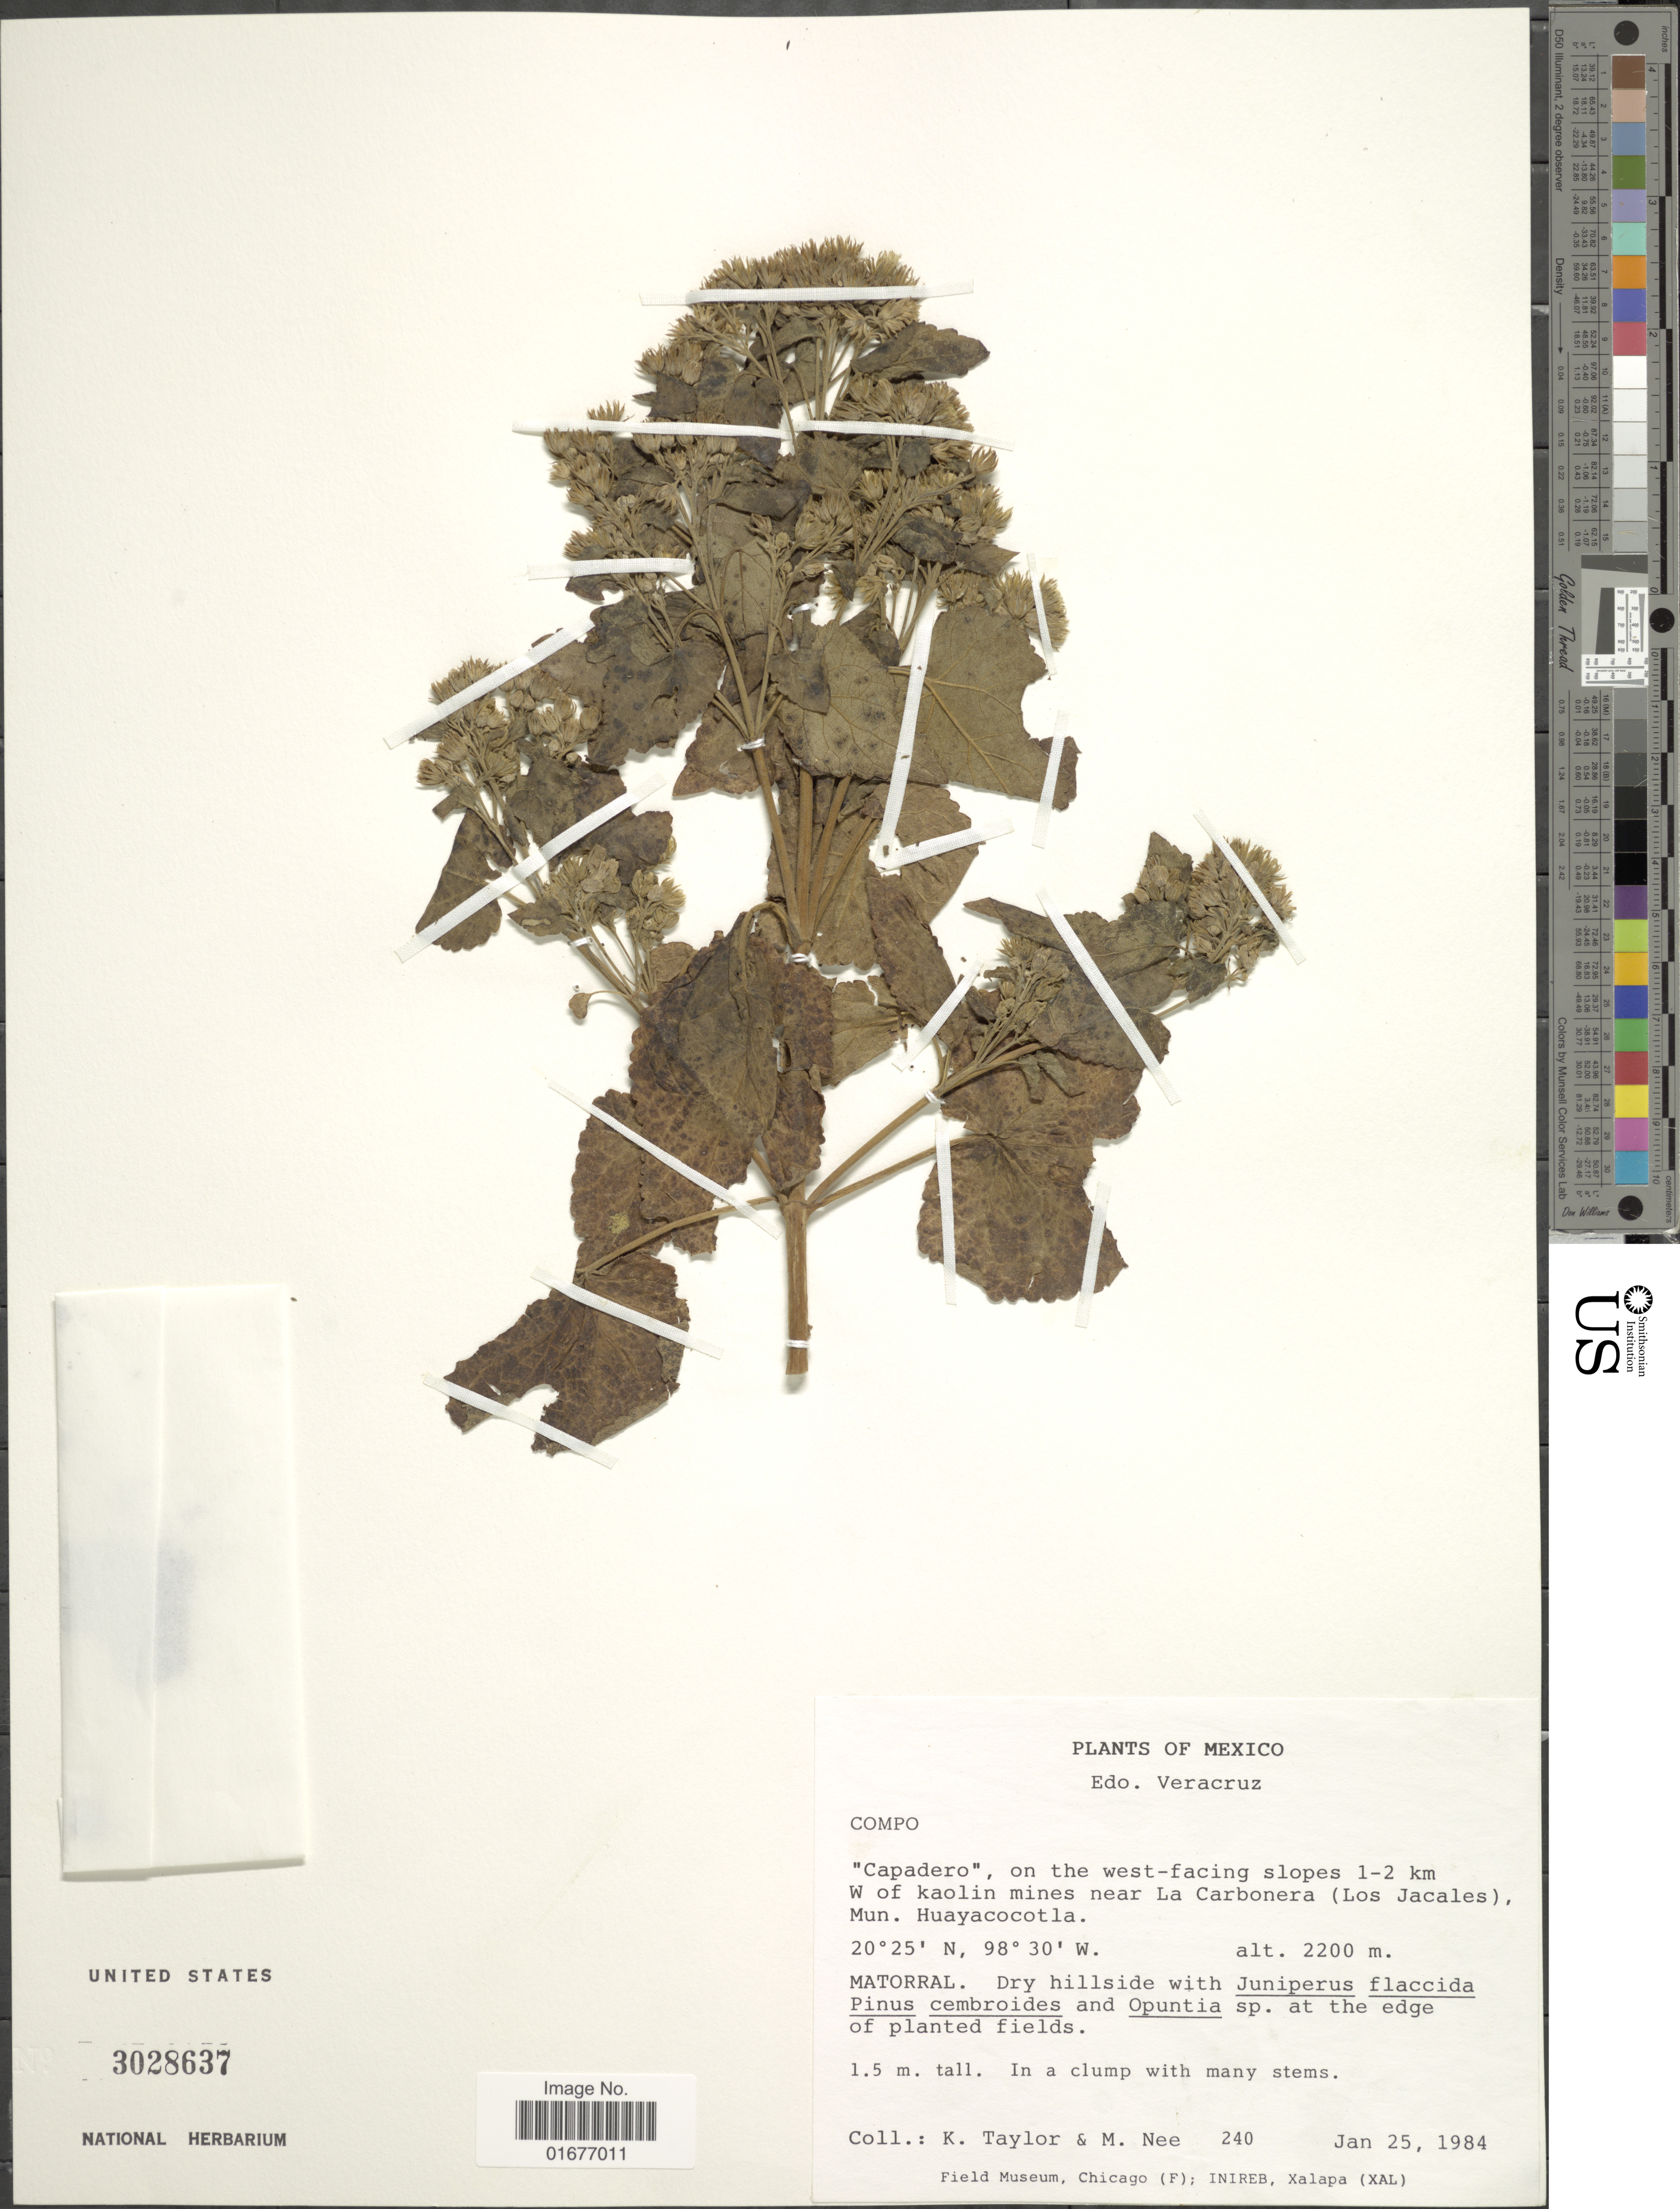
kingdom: Plantae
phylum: Tracheophyta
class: Magnoliopsida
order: Asterales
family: Asteraceae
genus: Ageratina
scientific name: Ageratina sp.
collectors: K. Taylor & M. Nee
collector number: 240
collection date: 1984-01-25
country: Mexico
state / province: Veracruz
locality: Capadero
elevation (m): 2200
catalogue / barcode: US 3028637